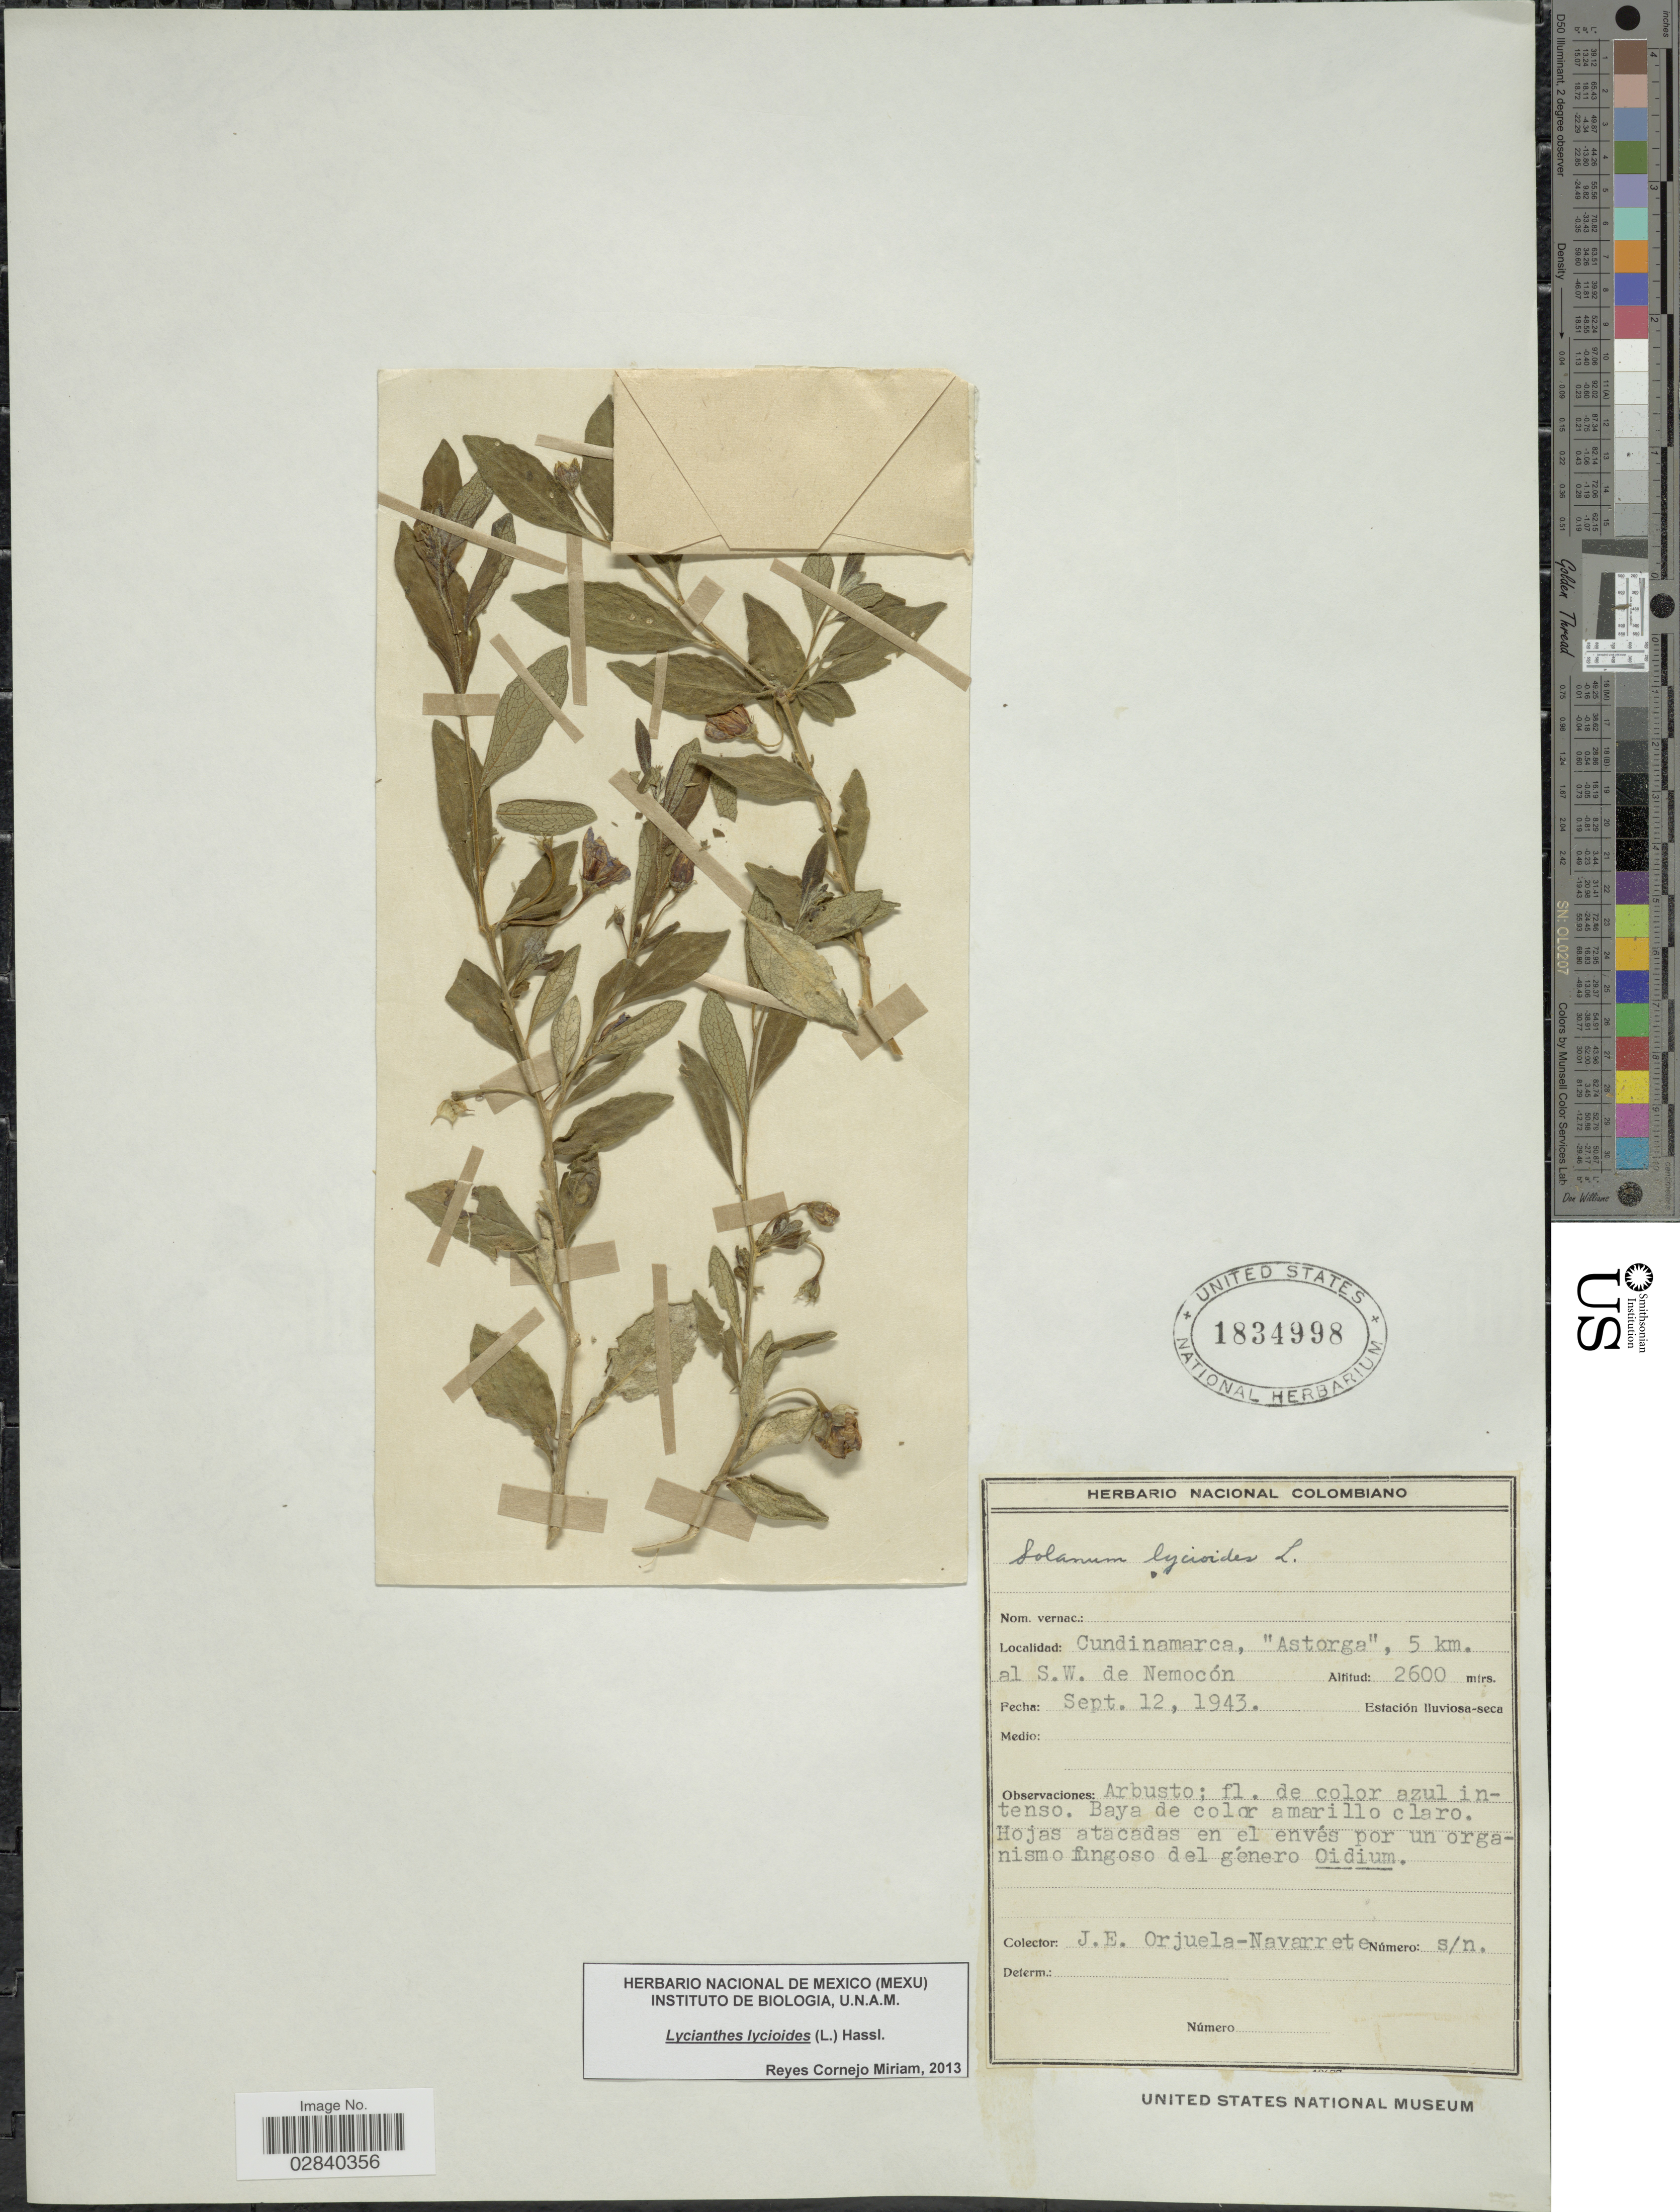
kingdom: Plantae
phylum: Tracheophyta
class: Magnoliopsida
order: Solanales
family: Solanaceae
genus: Lycianthes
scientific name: Lycianthes lycioides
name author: (L.) Hassl.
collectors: J. Orjuela-Navarrete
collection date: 1943-09-12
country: Colombia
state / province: Cundinamarca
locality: Astorga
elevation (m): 2600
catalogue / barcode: US 1834998